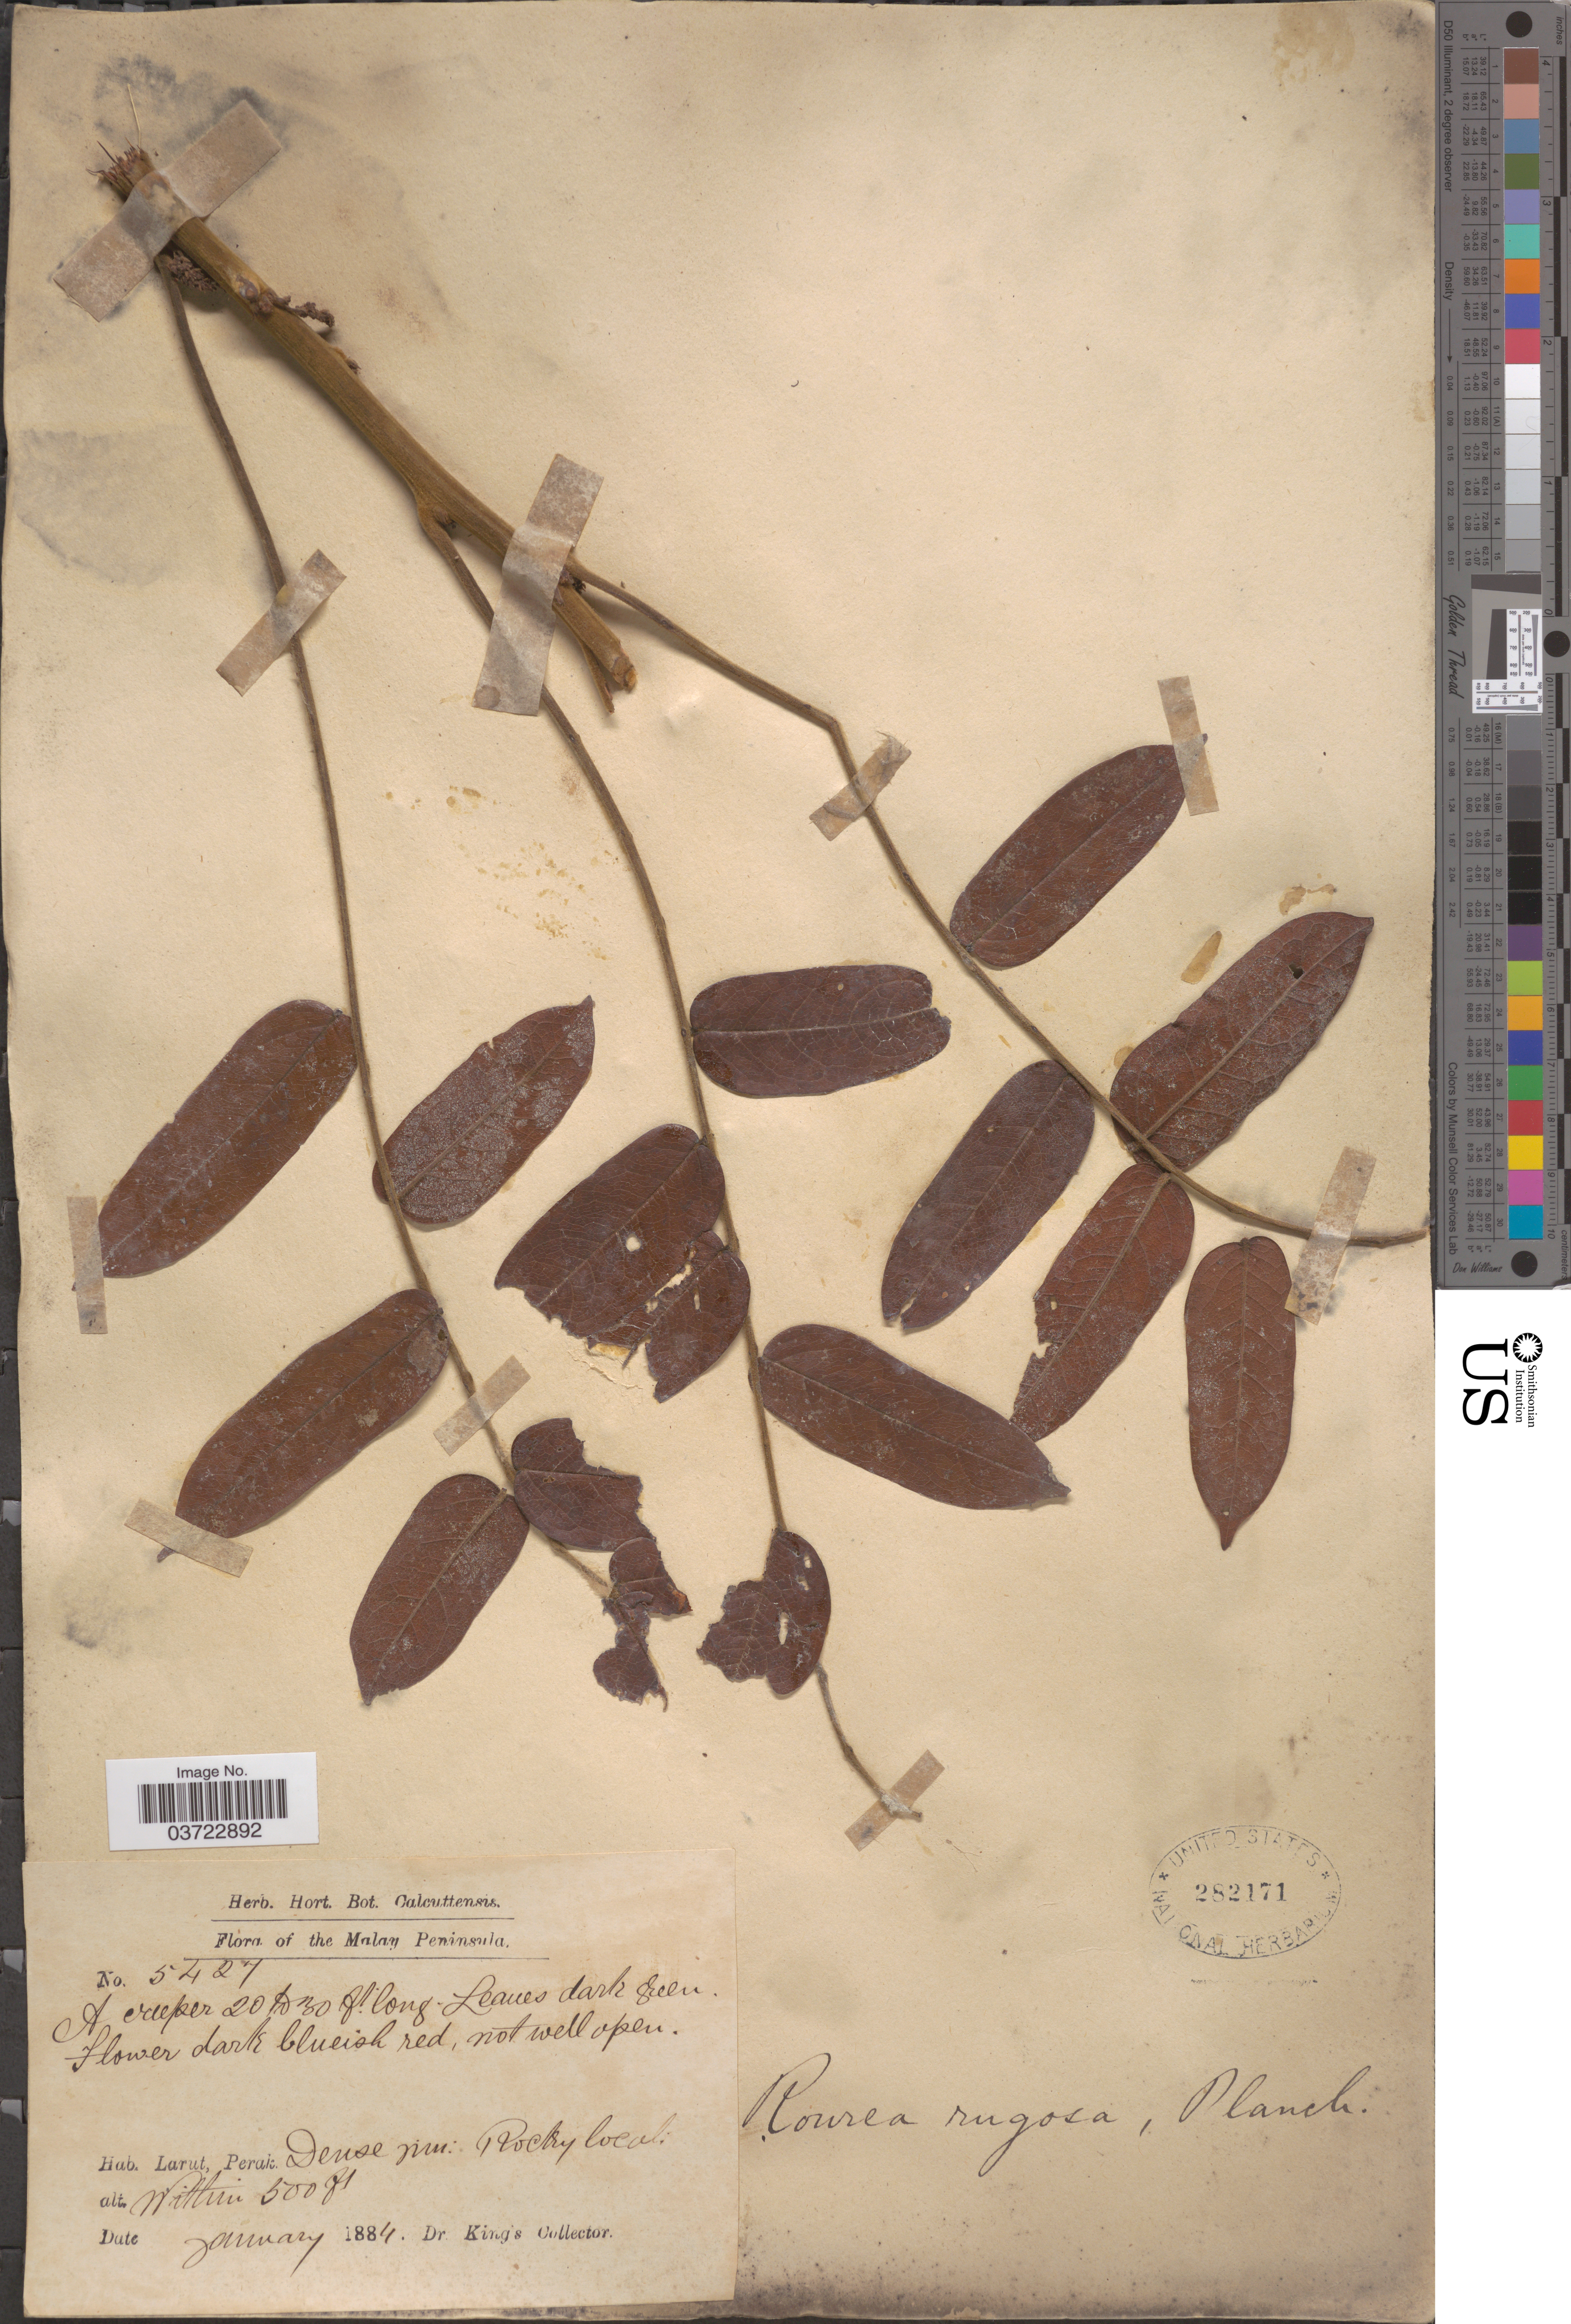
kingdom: Plantae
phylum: Tracheophyta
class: Magnoliopsida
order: Oxalidales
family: Connaraceae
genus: Rourea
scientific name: Rourea rugosa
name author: Planch.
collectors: Dr. King's collector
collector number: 5427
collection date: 1884-01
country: Malaysia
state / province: Perak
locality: The Malay Peninsula. Larut.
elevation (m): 152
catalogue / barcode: US 282171